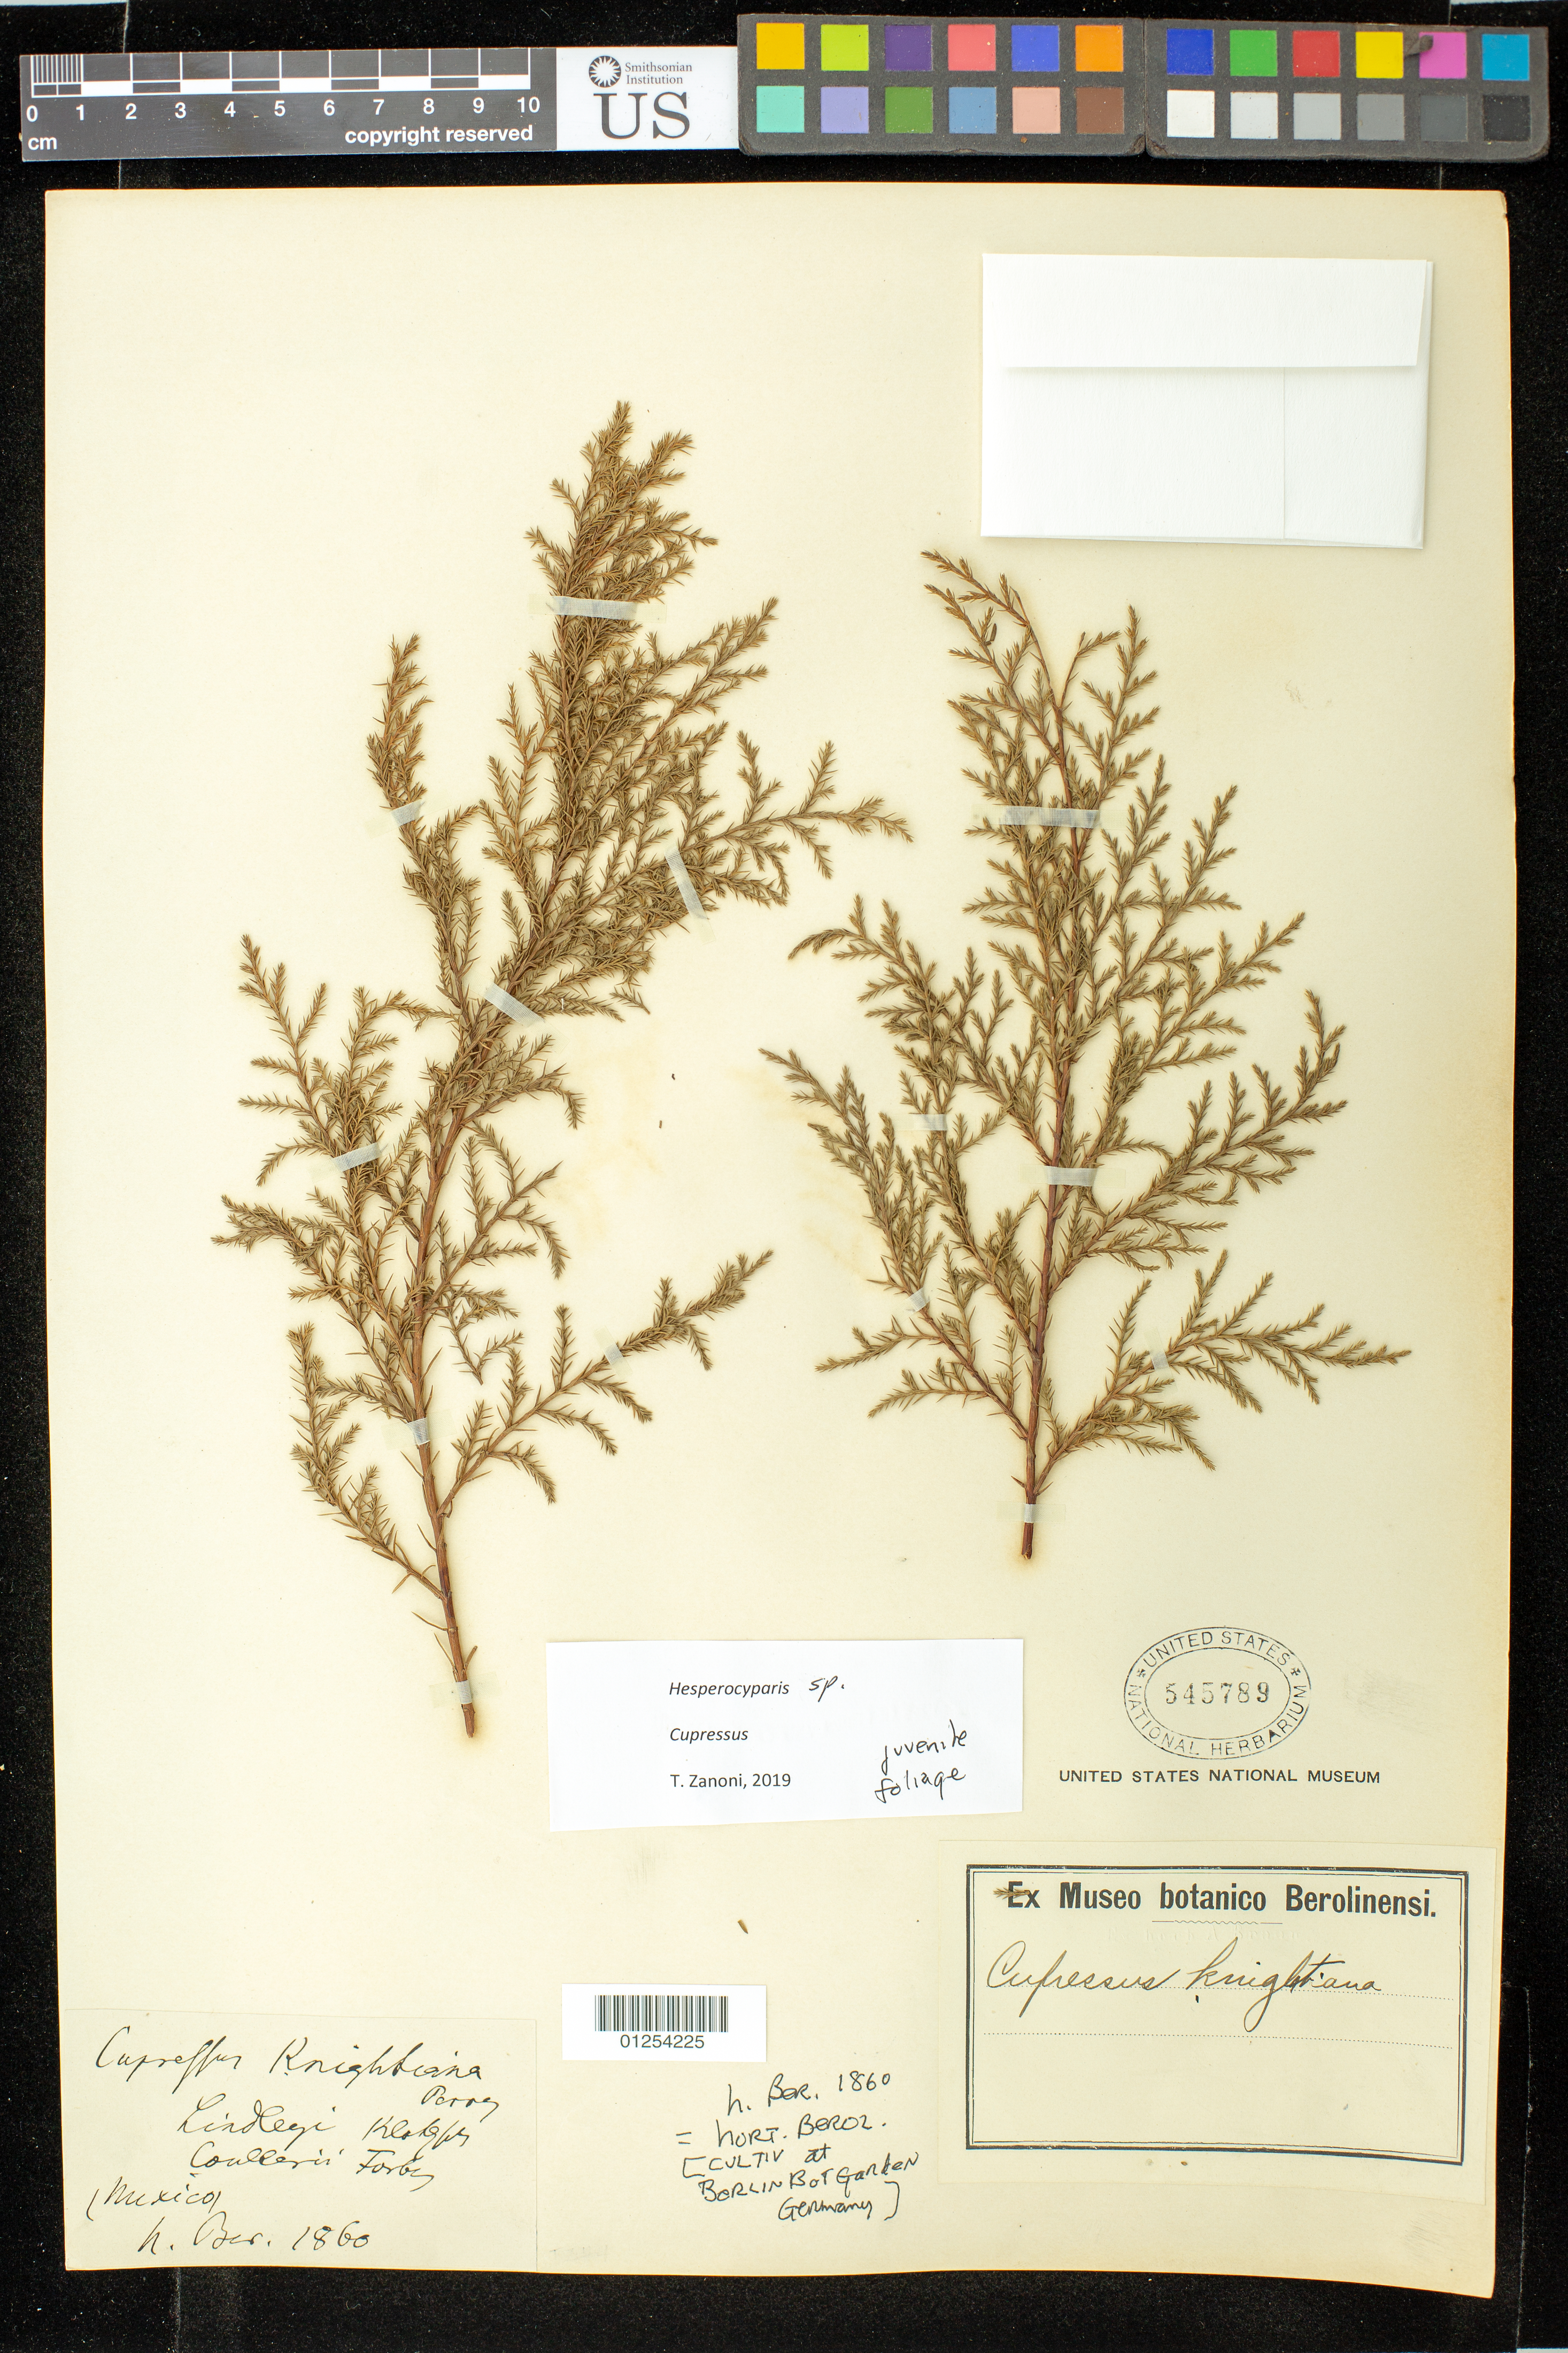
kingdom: Plantae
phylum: Tracheophyta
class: Pinopsida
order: Pinales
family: Cupressaceae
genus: Hesperocyparis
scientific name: Hesperocyparis sp.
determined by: Zanoni, T. A., (NY), New York Botanical Garden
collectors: Hort. Berol.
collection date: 1860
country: Mexico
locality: Mexico, Cultivated at Berlin BOT Garden, Germany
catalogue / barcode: US 545789